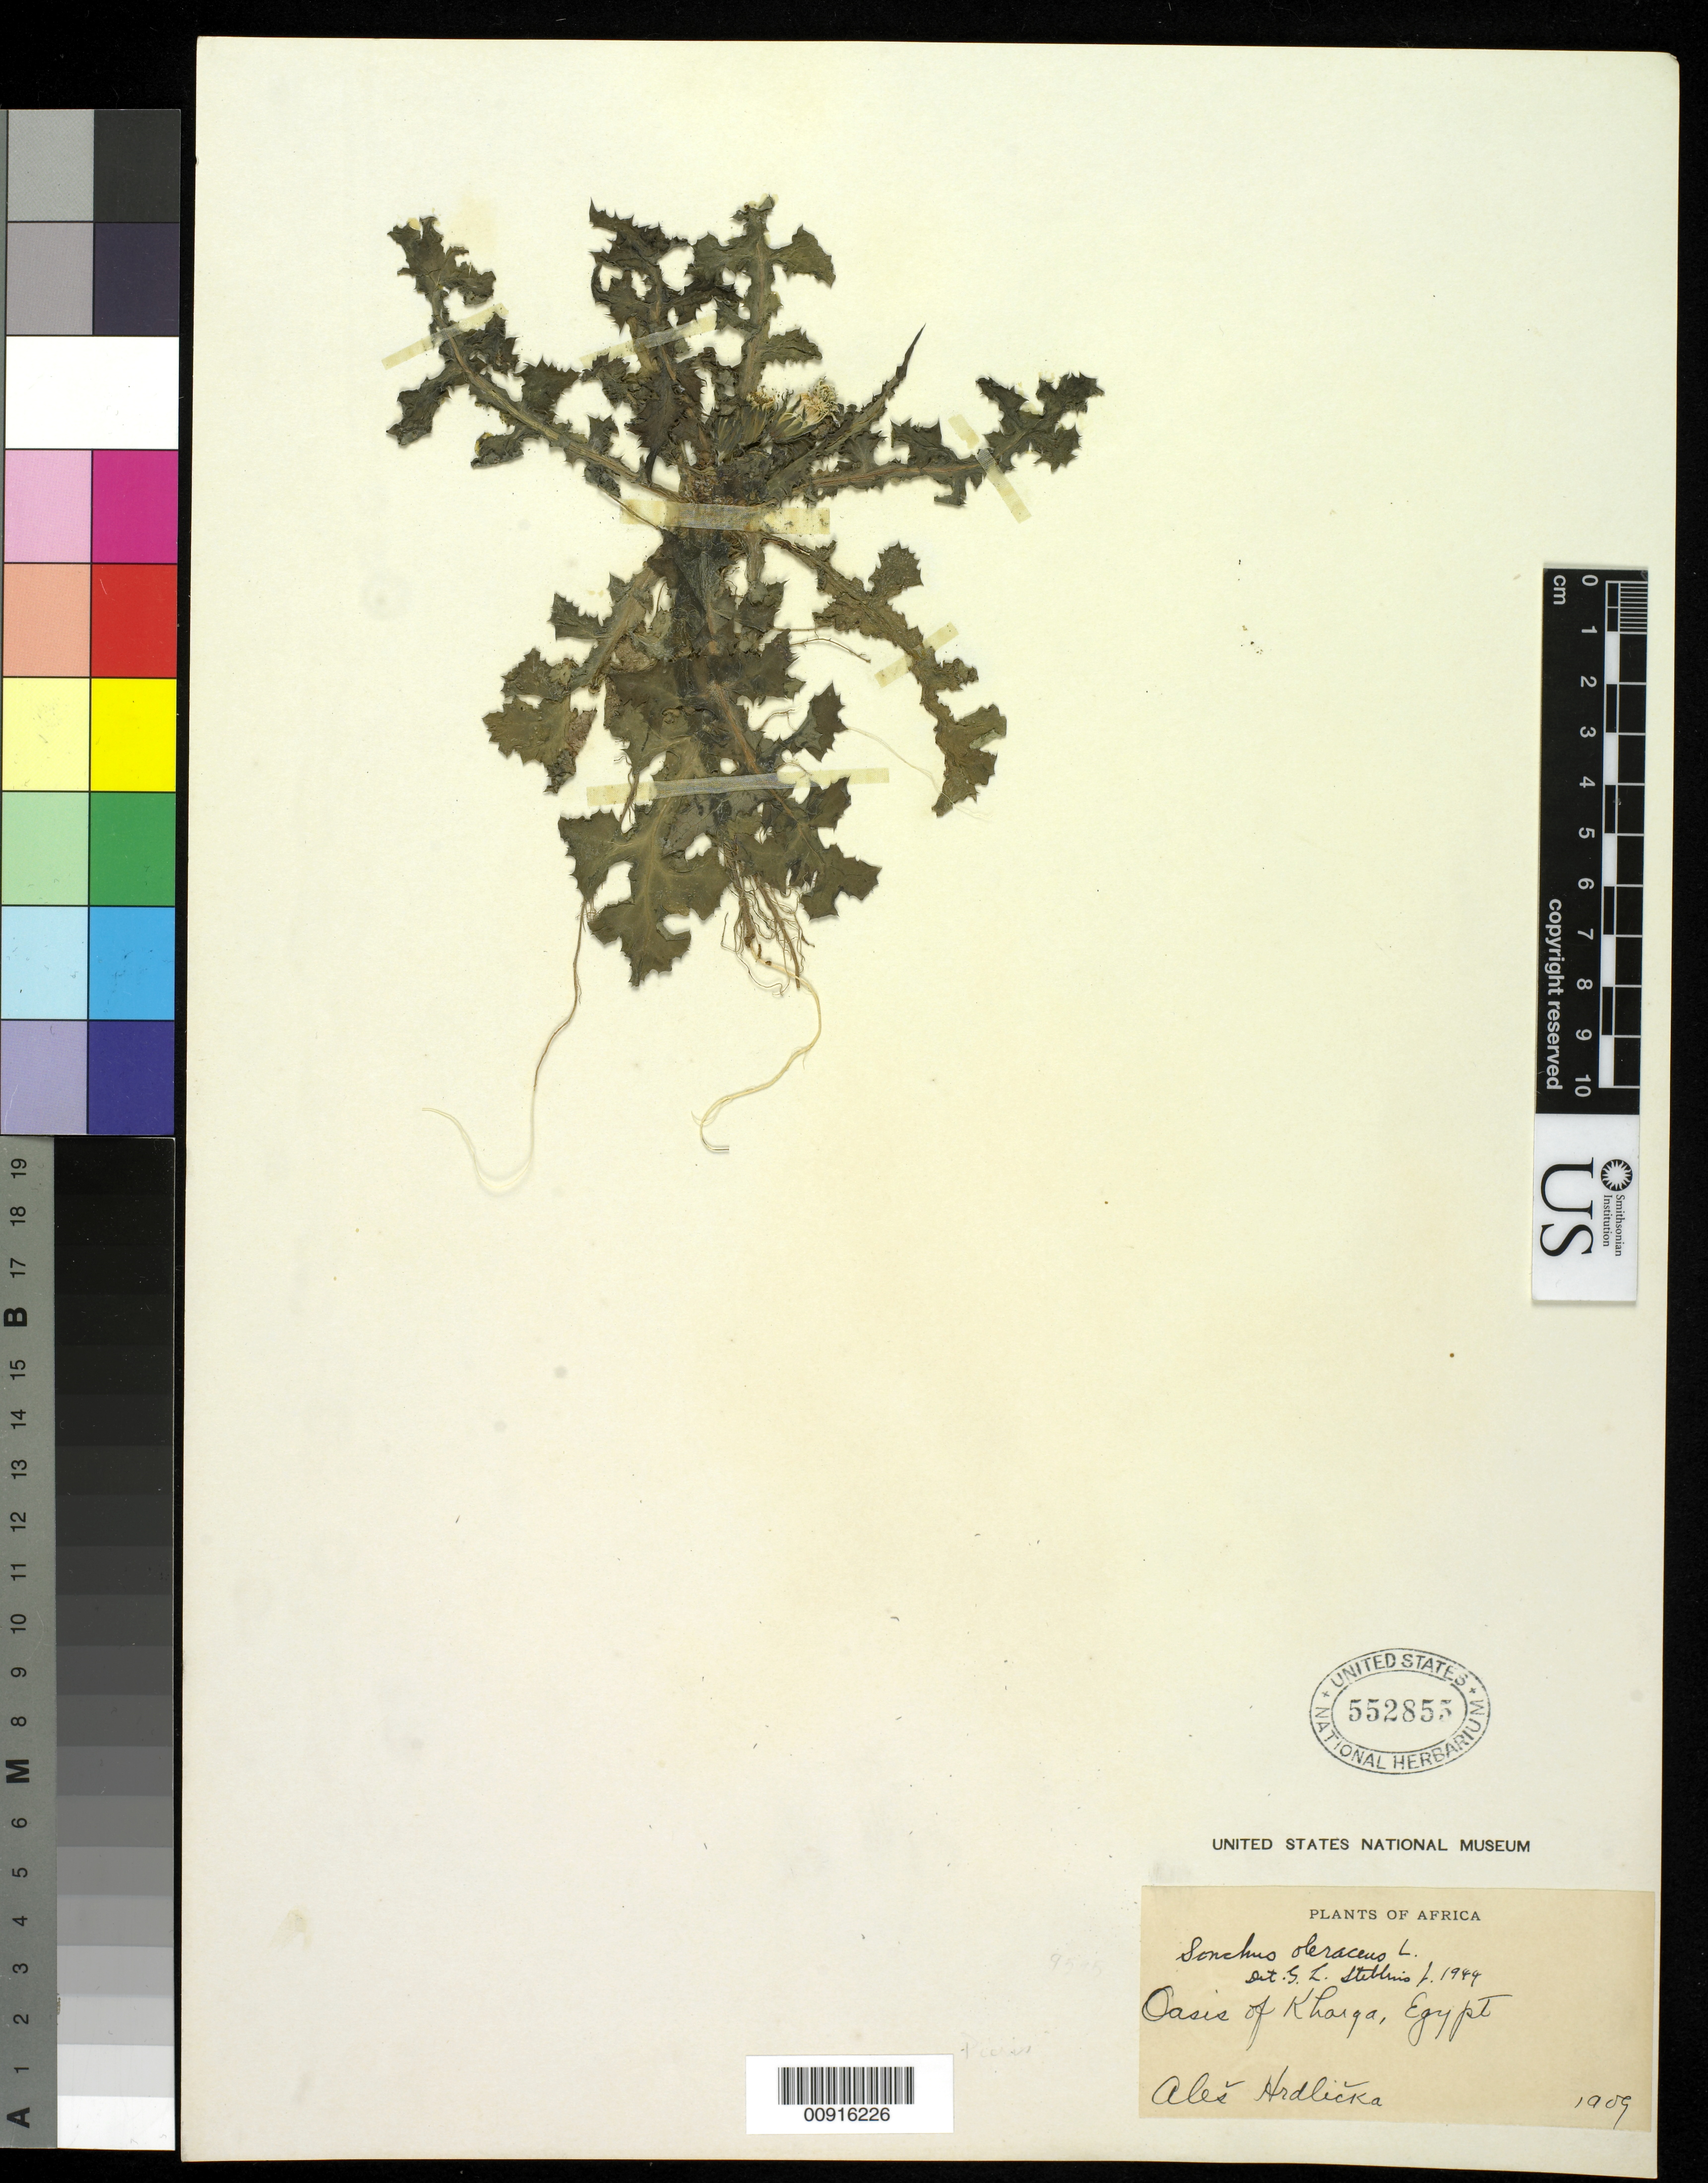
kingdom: Plantae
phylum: Tracheophyta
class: Magnoliopsida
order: Asterales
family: Asteraceae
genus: Sonchus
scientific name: Sonchus oleraceus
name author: L.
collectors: A. Hrdlicka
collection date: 1909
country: Egypt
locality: Oasis of Kharga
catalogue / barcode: US 552855